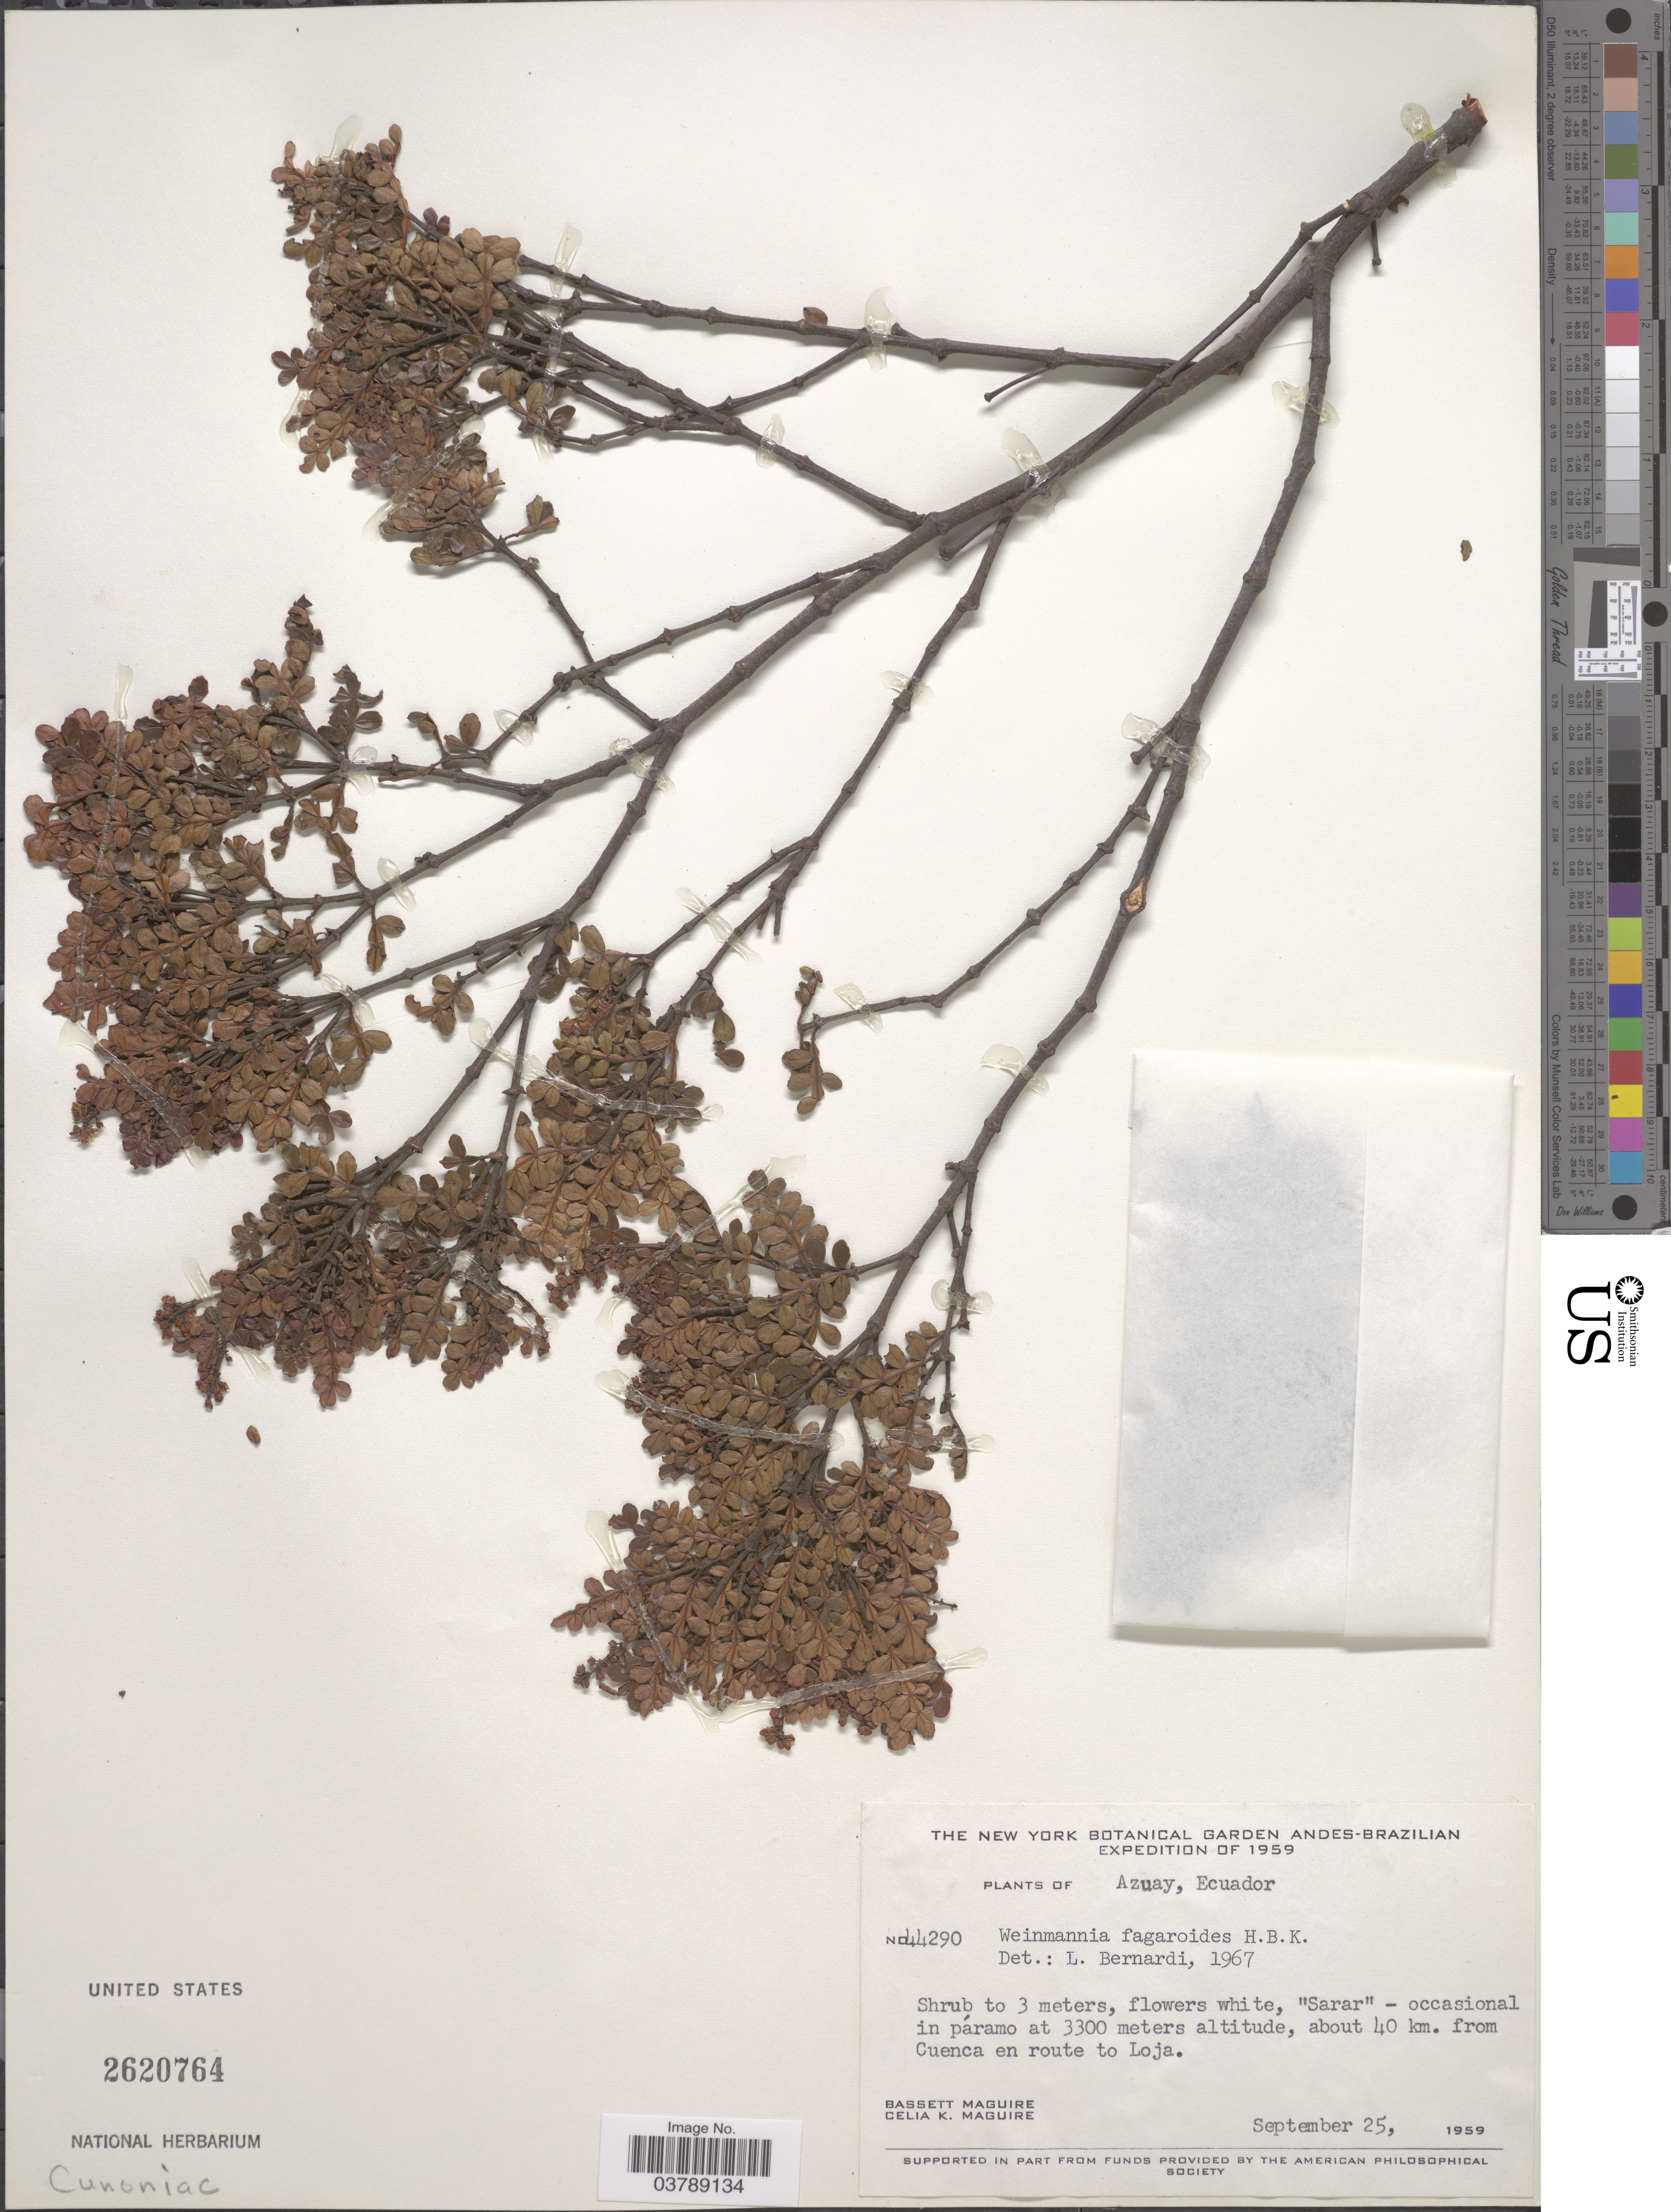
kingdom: Plantae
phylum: Tracheophyta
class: Magnoliopsida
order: Oxalidales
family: Cunoniaceae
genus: Weinmannia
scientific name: Weinmannia fagaroides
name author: Kunth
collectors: B. Maguire & C. K. Maguire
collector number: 44290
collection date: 1959-09-25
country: Ecuador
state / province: Azuay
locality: About 40 km. from Cuenca en route to Loja.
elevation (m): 3300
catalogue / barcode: US 2620764